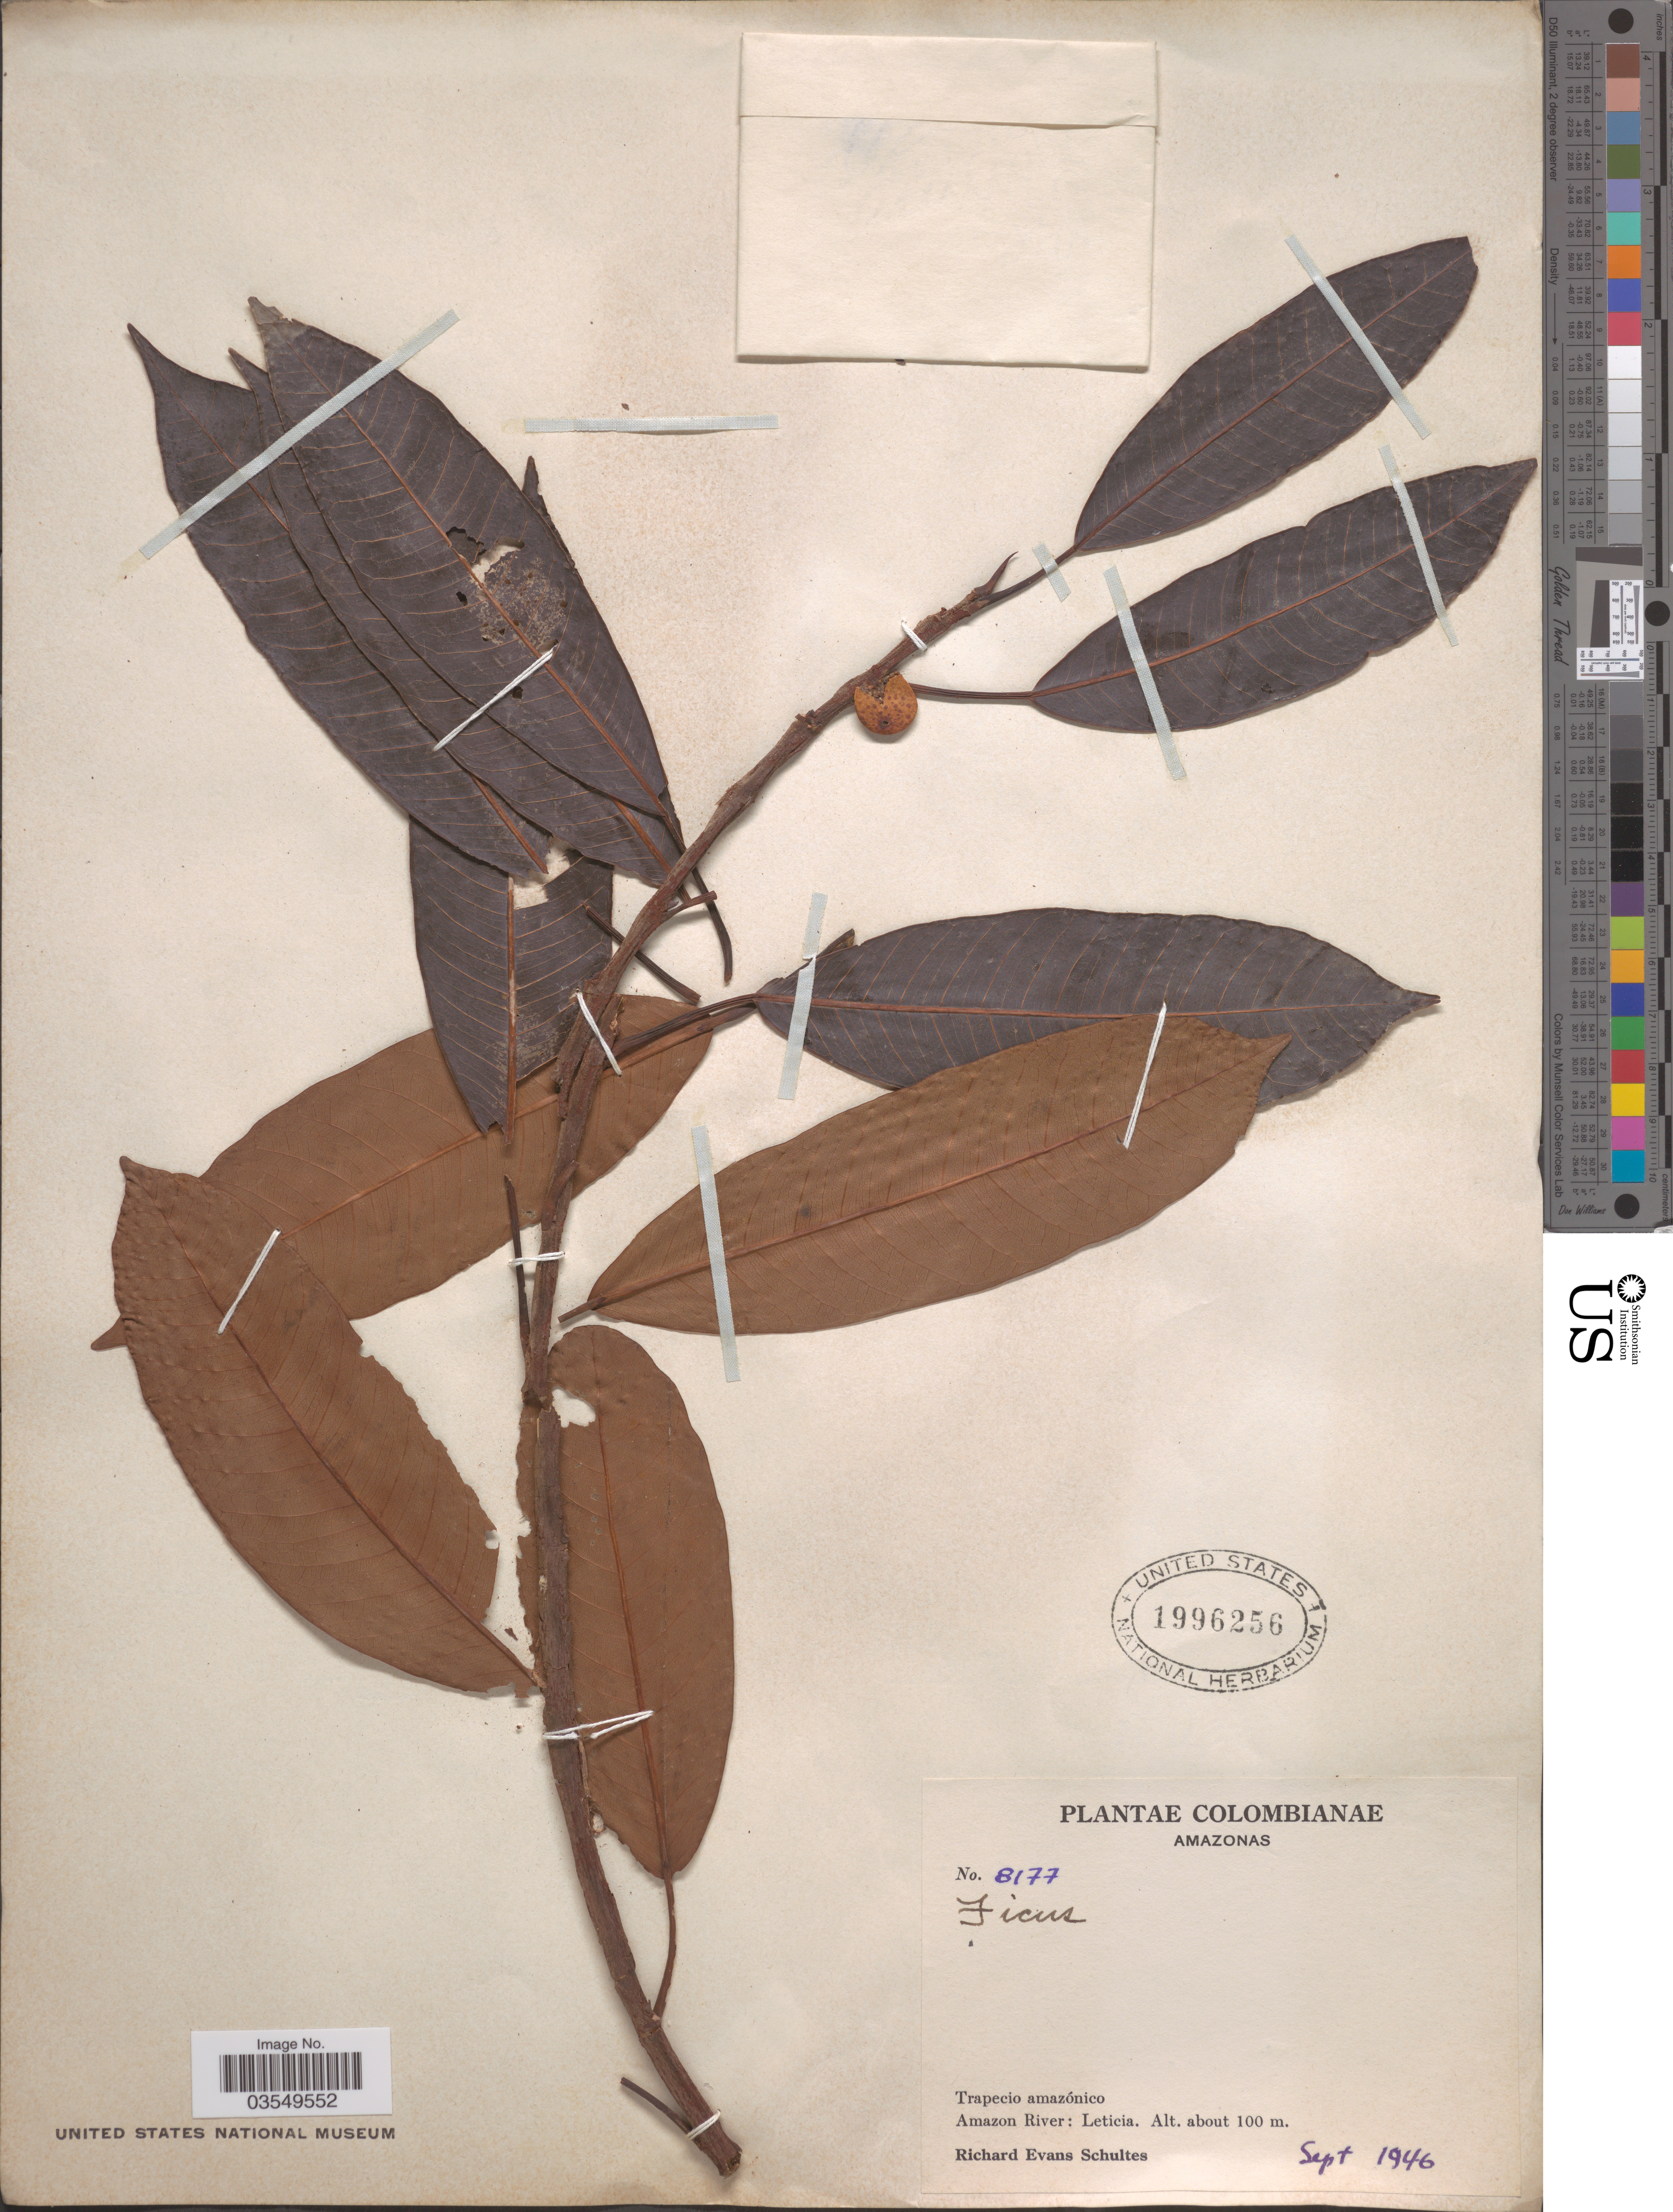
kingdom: Plantae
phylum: Tracheophyta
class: Magnoliopsida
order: Rosales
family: Moraceae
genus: Ficus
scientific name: Ficus sp.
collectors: R. E. Schultes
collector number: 8177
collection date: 1946-09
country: Colombia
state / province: Amazônas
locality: Trapecio amazónico. Amazon River: Leticia.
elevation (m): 100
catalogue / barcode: US 1996256